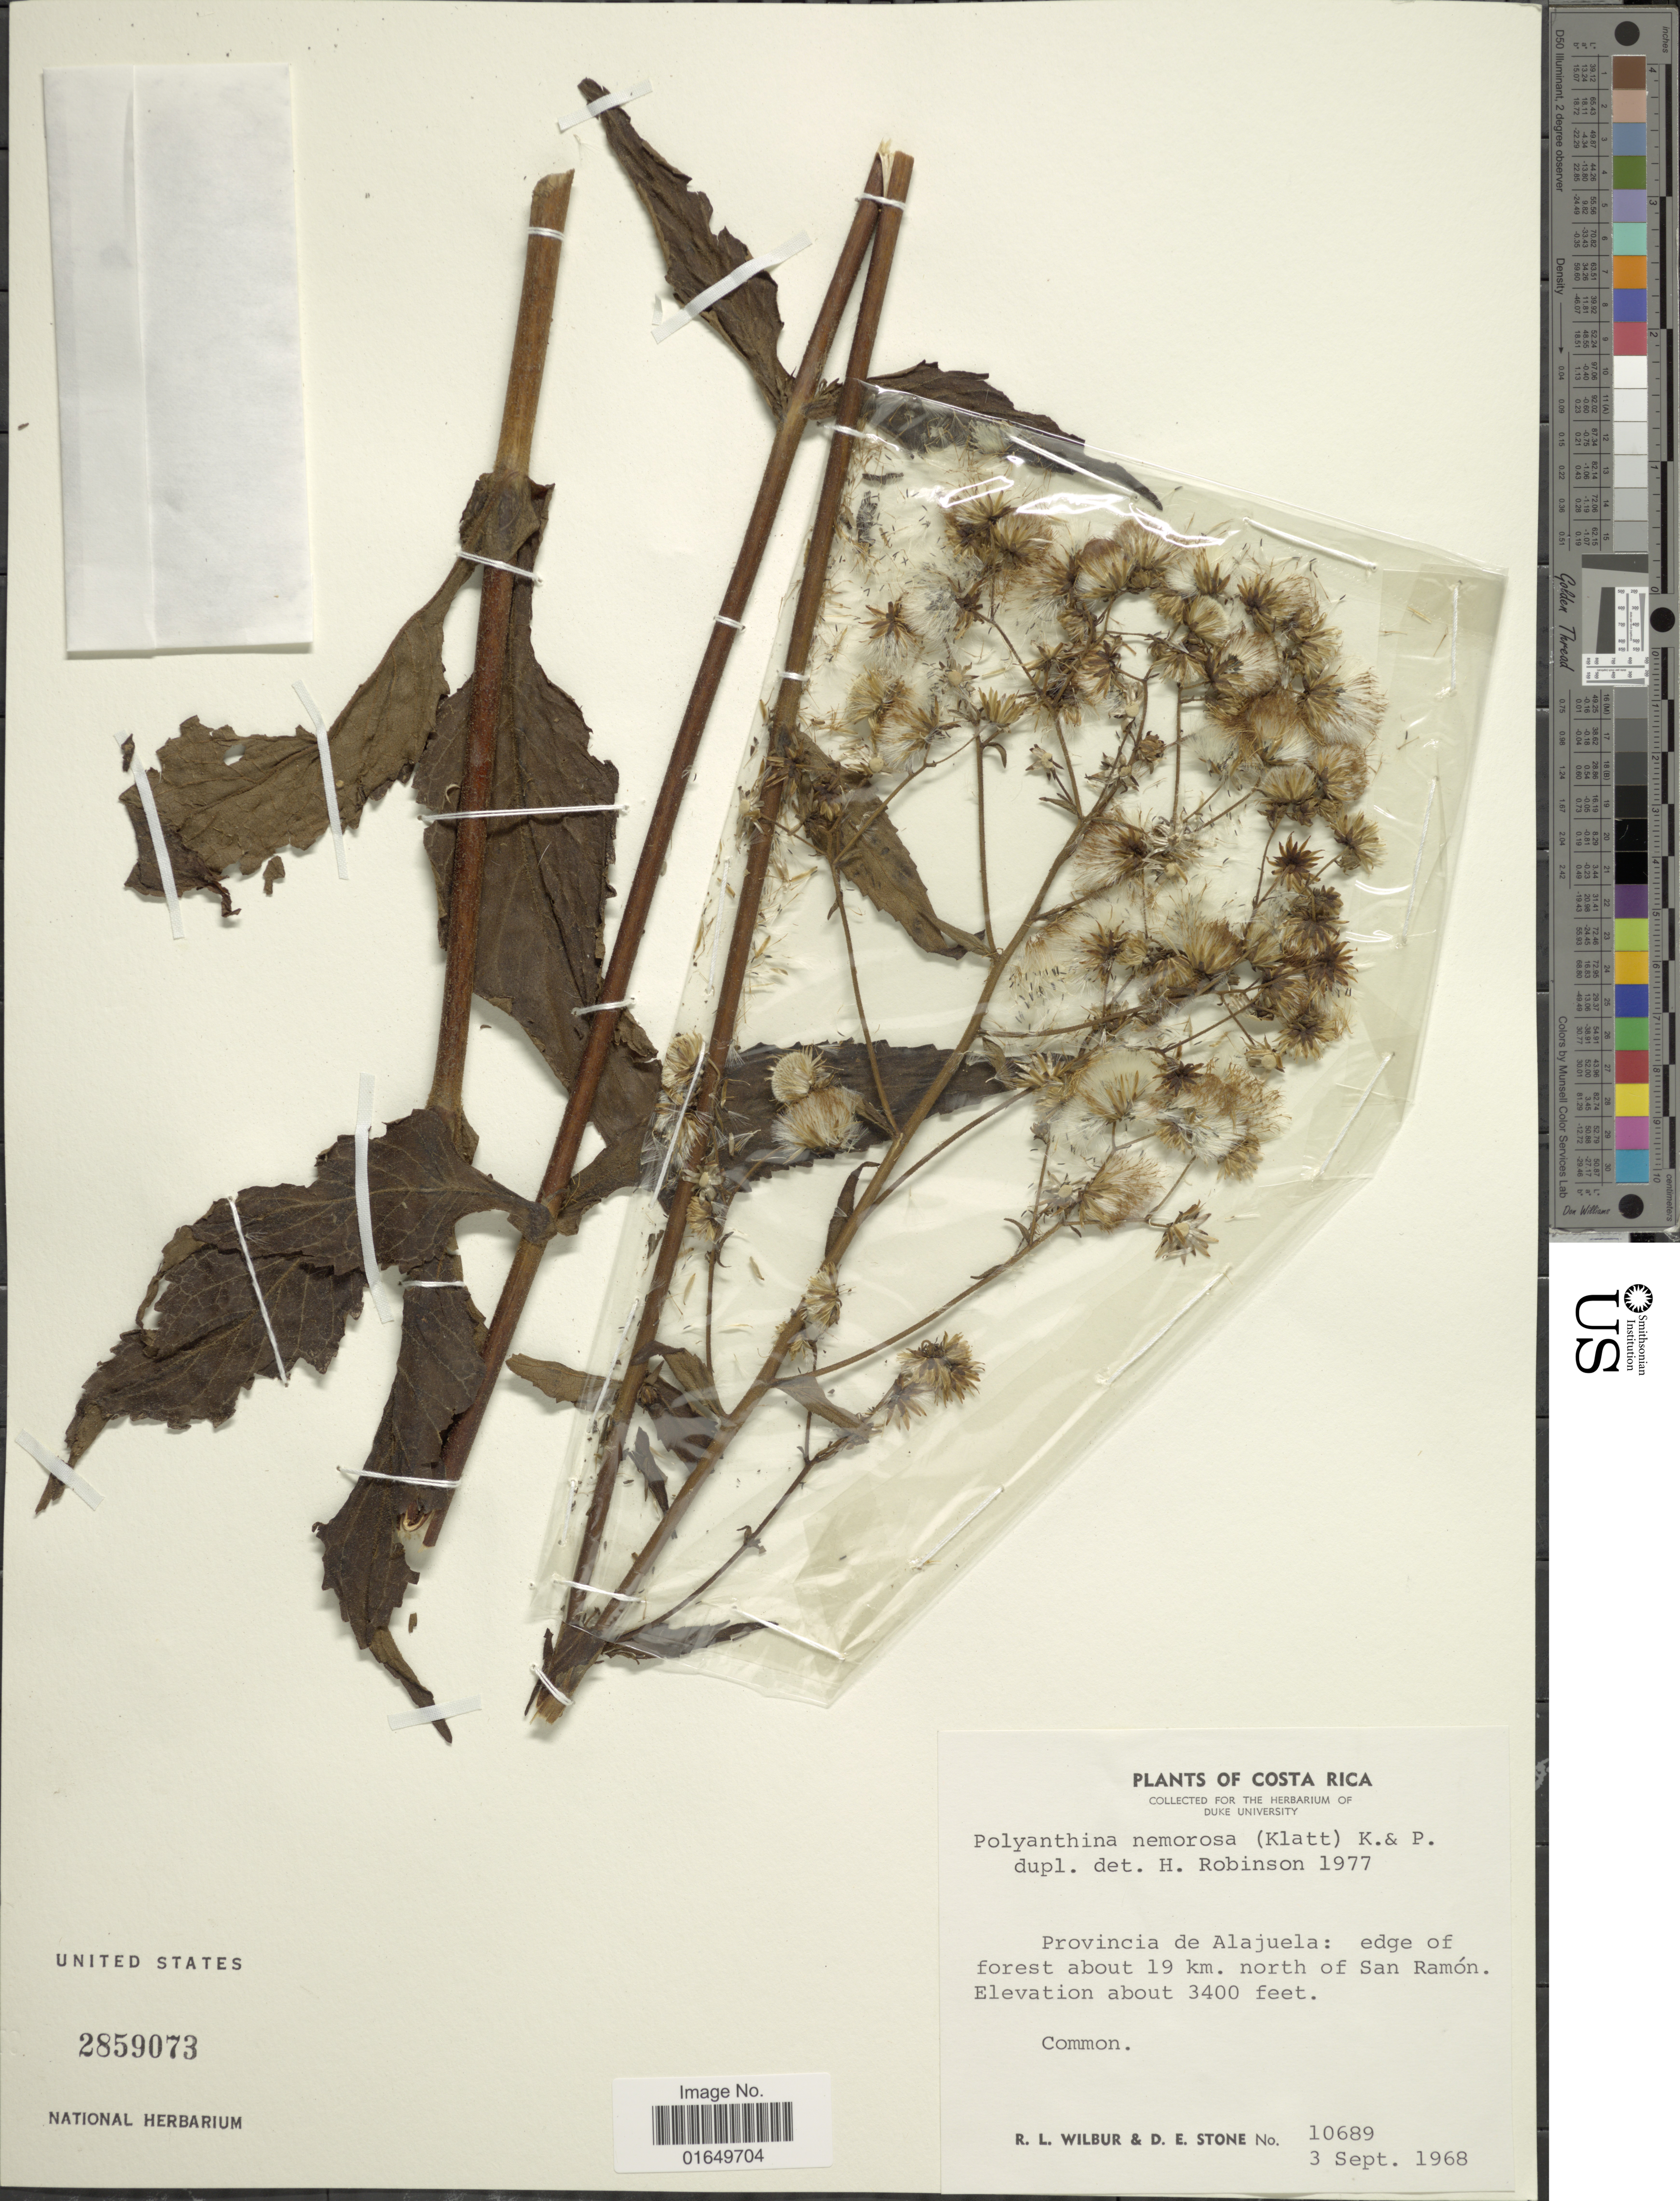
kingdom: Plantae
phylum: Tracheophyta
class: Magnoliopsida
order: Asterales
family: Asteraceae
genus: Polyanthina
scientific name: Polyanthina nemorosa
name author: (Klatt) R.M. King & H. Rob.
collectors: R. L. Wilbur & D. E. Stone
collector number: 10689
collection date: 1968-09-03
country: Costa Rica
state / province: Alajuela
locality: Edge of forest about 19 km. north of San Ramón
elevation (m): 1036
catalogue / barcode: US 2859073